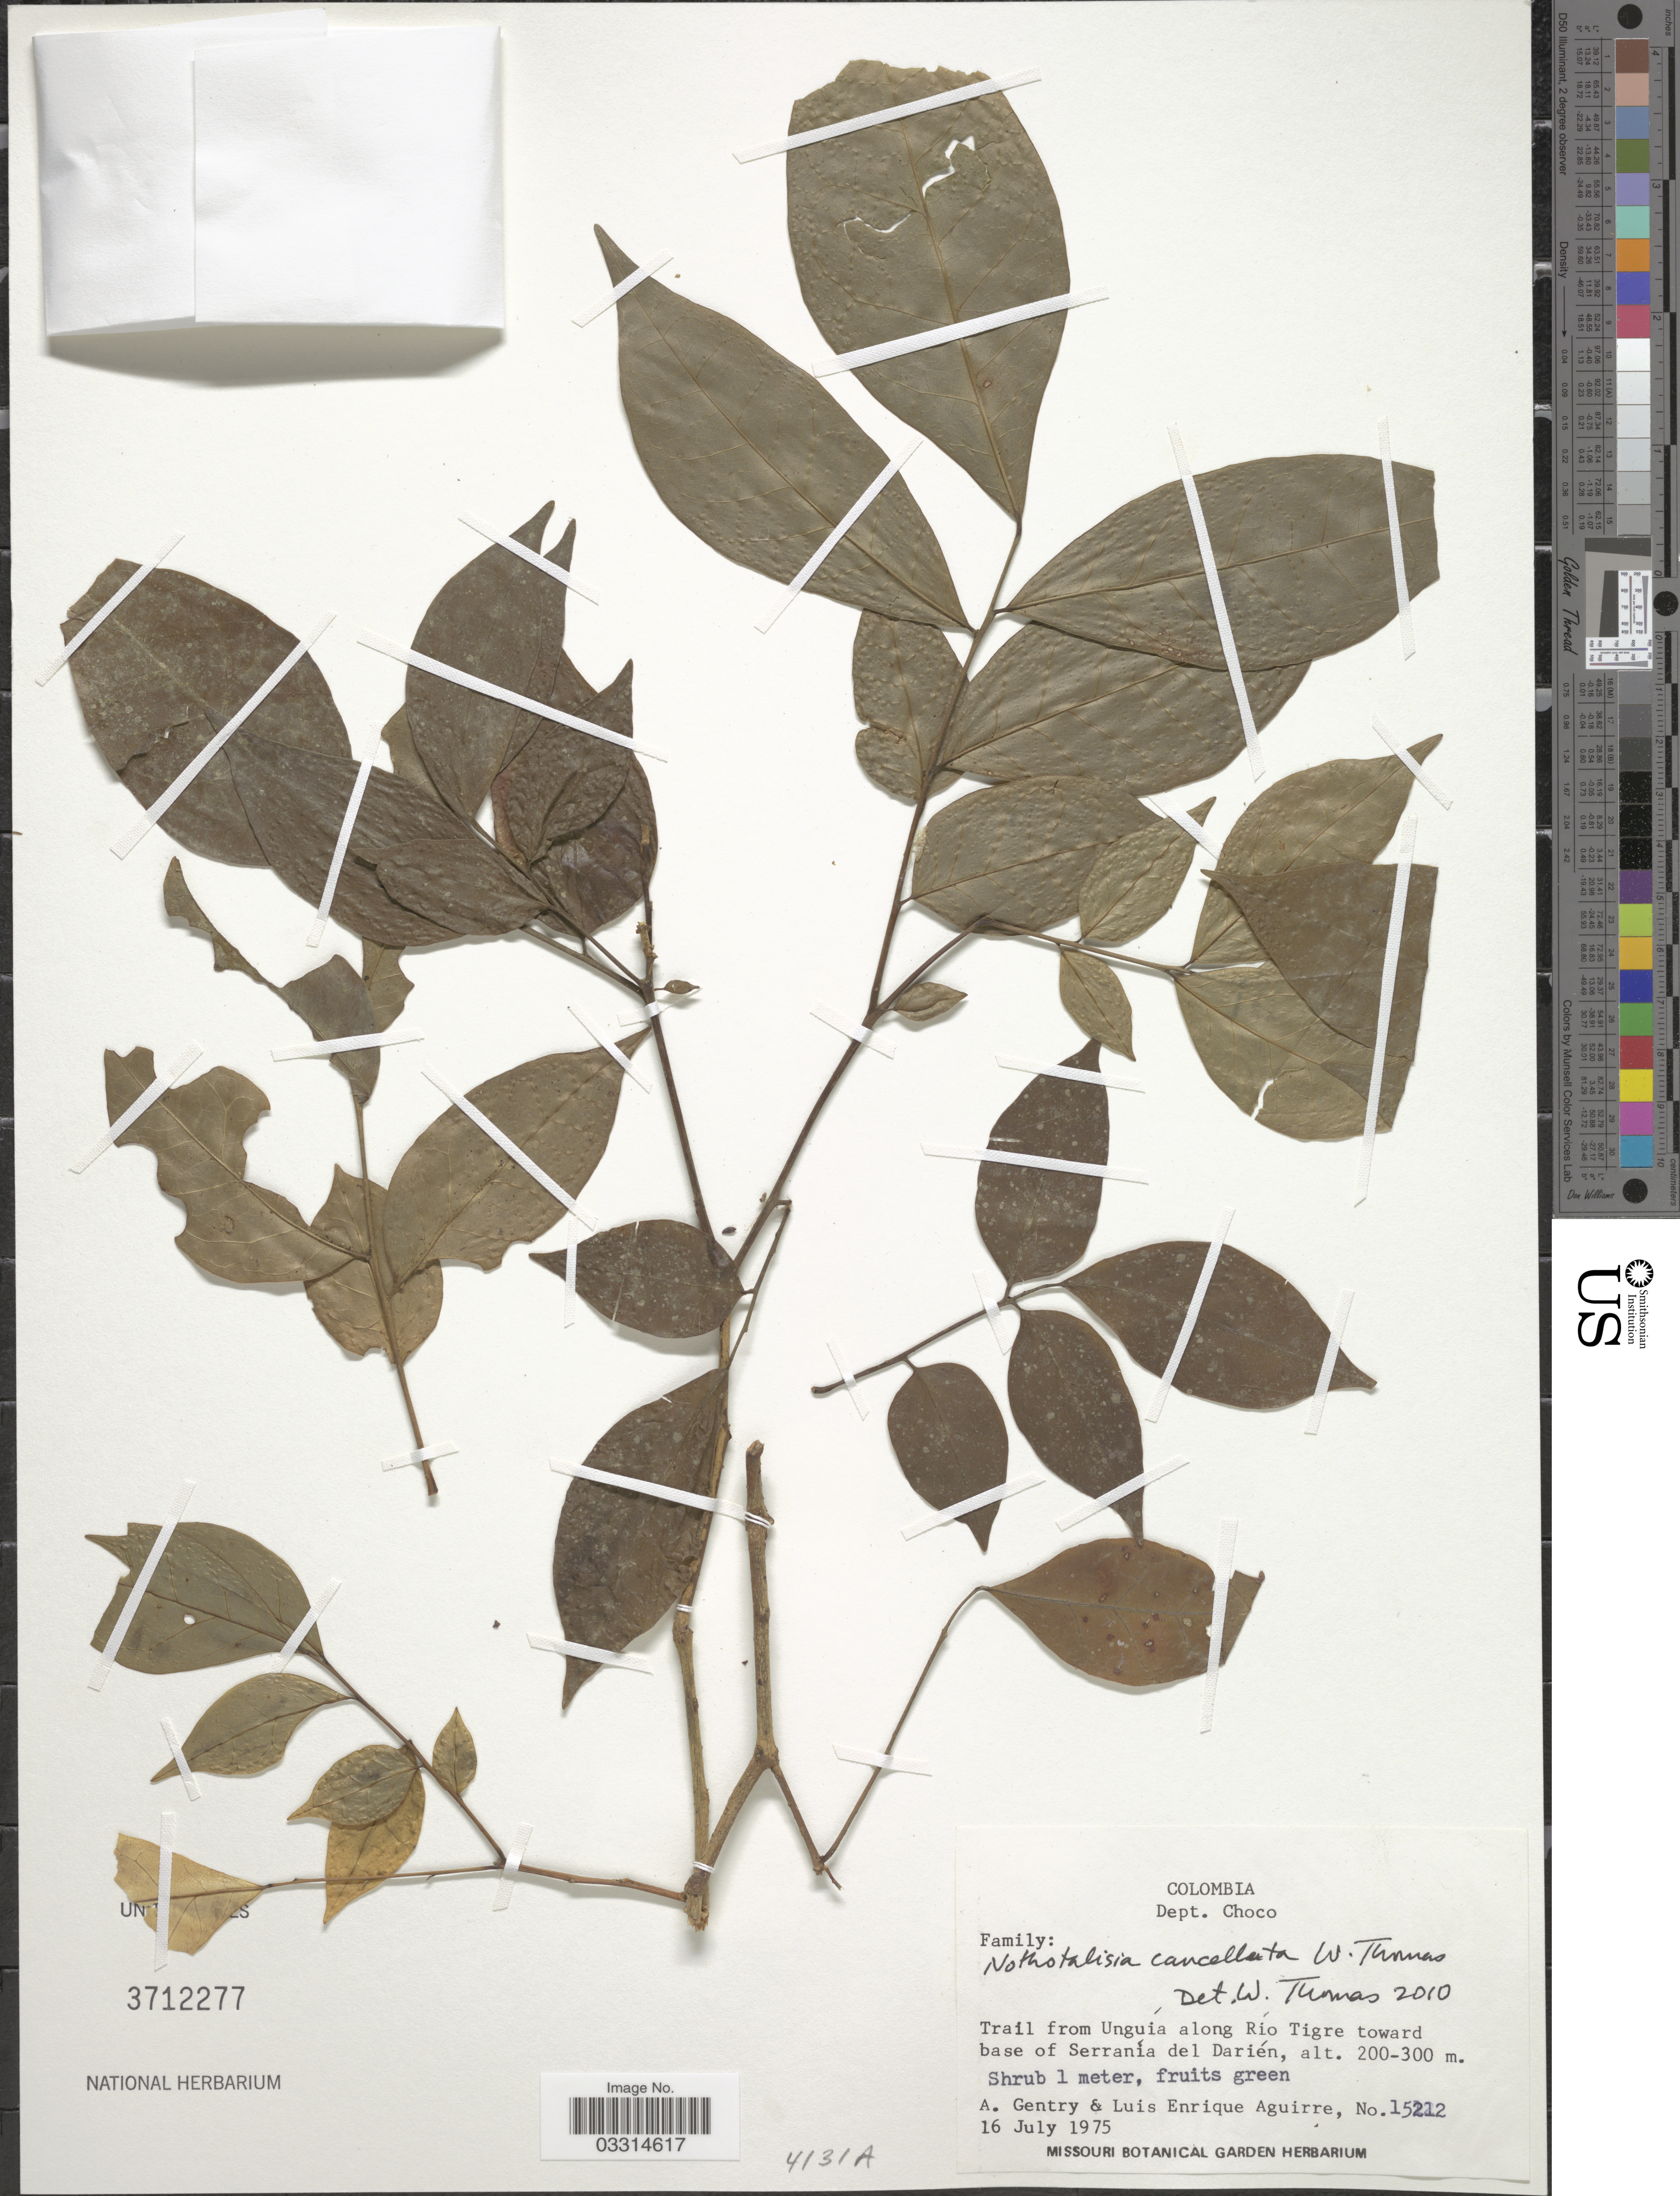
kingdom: Plantae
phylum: Tracheophyta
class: Magnoliopsida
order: Picramniales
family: Picramniaceae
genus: Nothotalisia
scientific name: Nothotalisia cancellata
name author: W.W. Thomas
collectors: A. H. Gentry & L. Aguirre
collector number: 15212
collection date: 1975-07-16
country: Colombia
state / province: Chocó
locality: Dept. Choco. Trail from Unguía along Río Tingre toward base of Serranía del Darién.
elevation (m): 200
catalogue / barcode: US 3712277